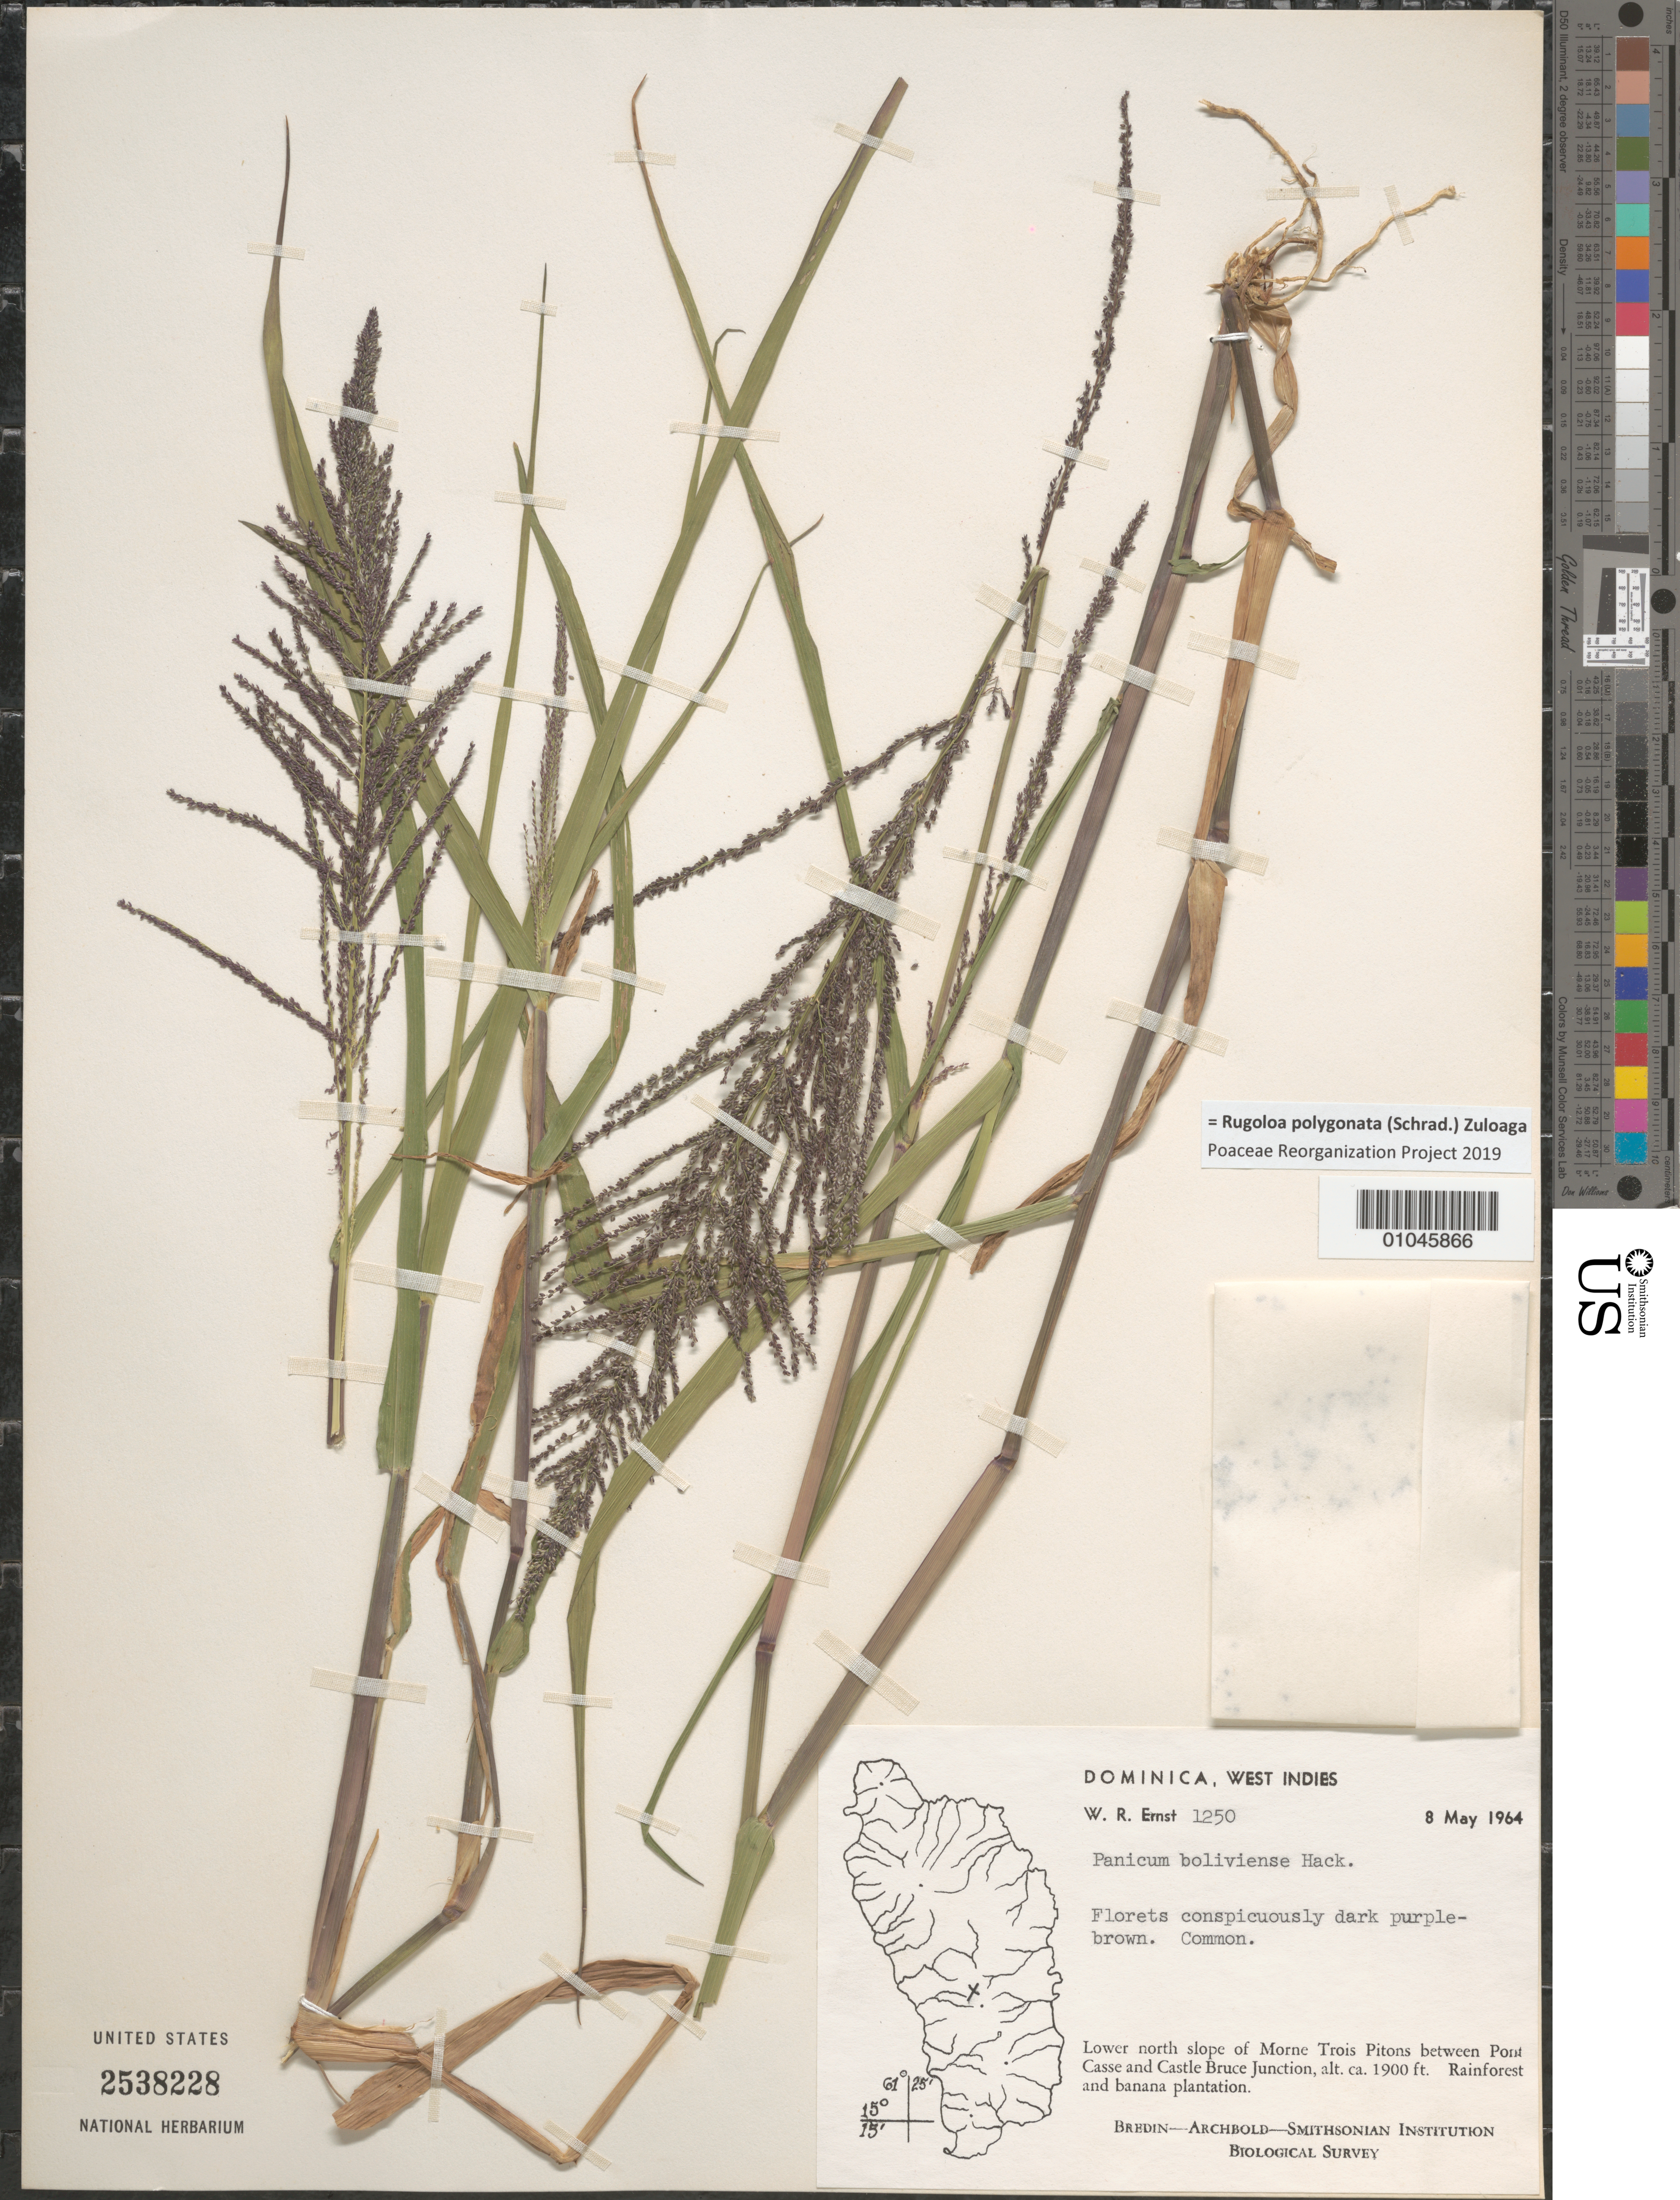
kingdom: Plantae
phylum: Tracheophyta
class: Liliopsida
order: Poales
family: Poaceae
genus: Panicum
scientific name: Panicum boliviense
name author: Hack.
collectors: W. R. Ernst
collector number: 1250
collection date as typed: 08 May 1964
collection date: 1964-05-08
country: Dominica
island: Dominica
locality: Lower N slope of Morne Trois Pitons between Pont Casse and Castle Bruce Junction. Rainforest and banana plantation.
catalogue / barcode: US 2538228